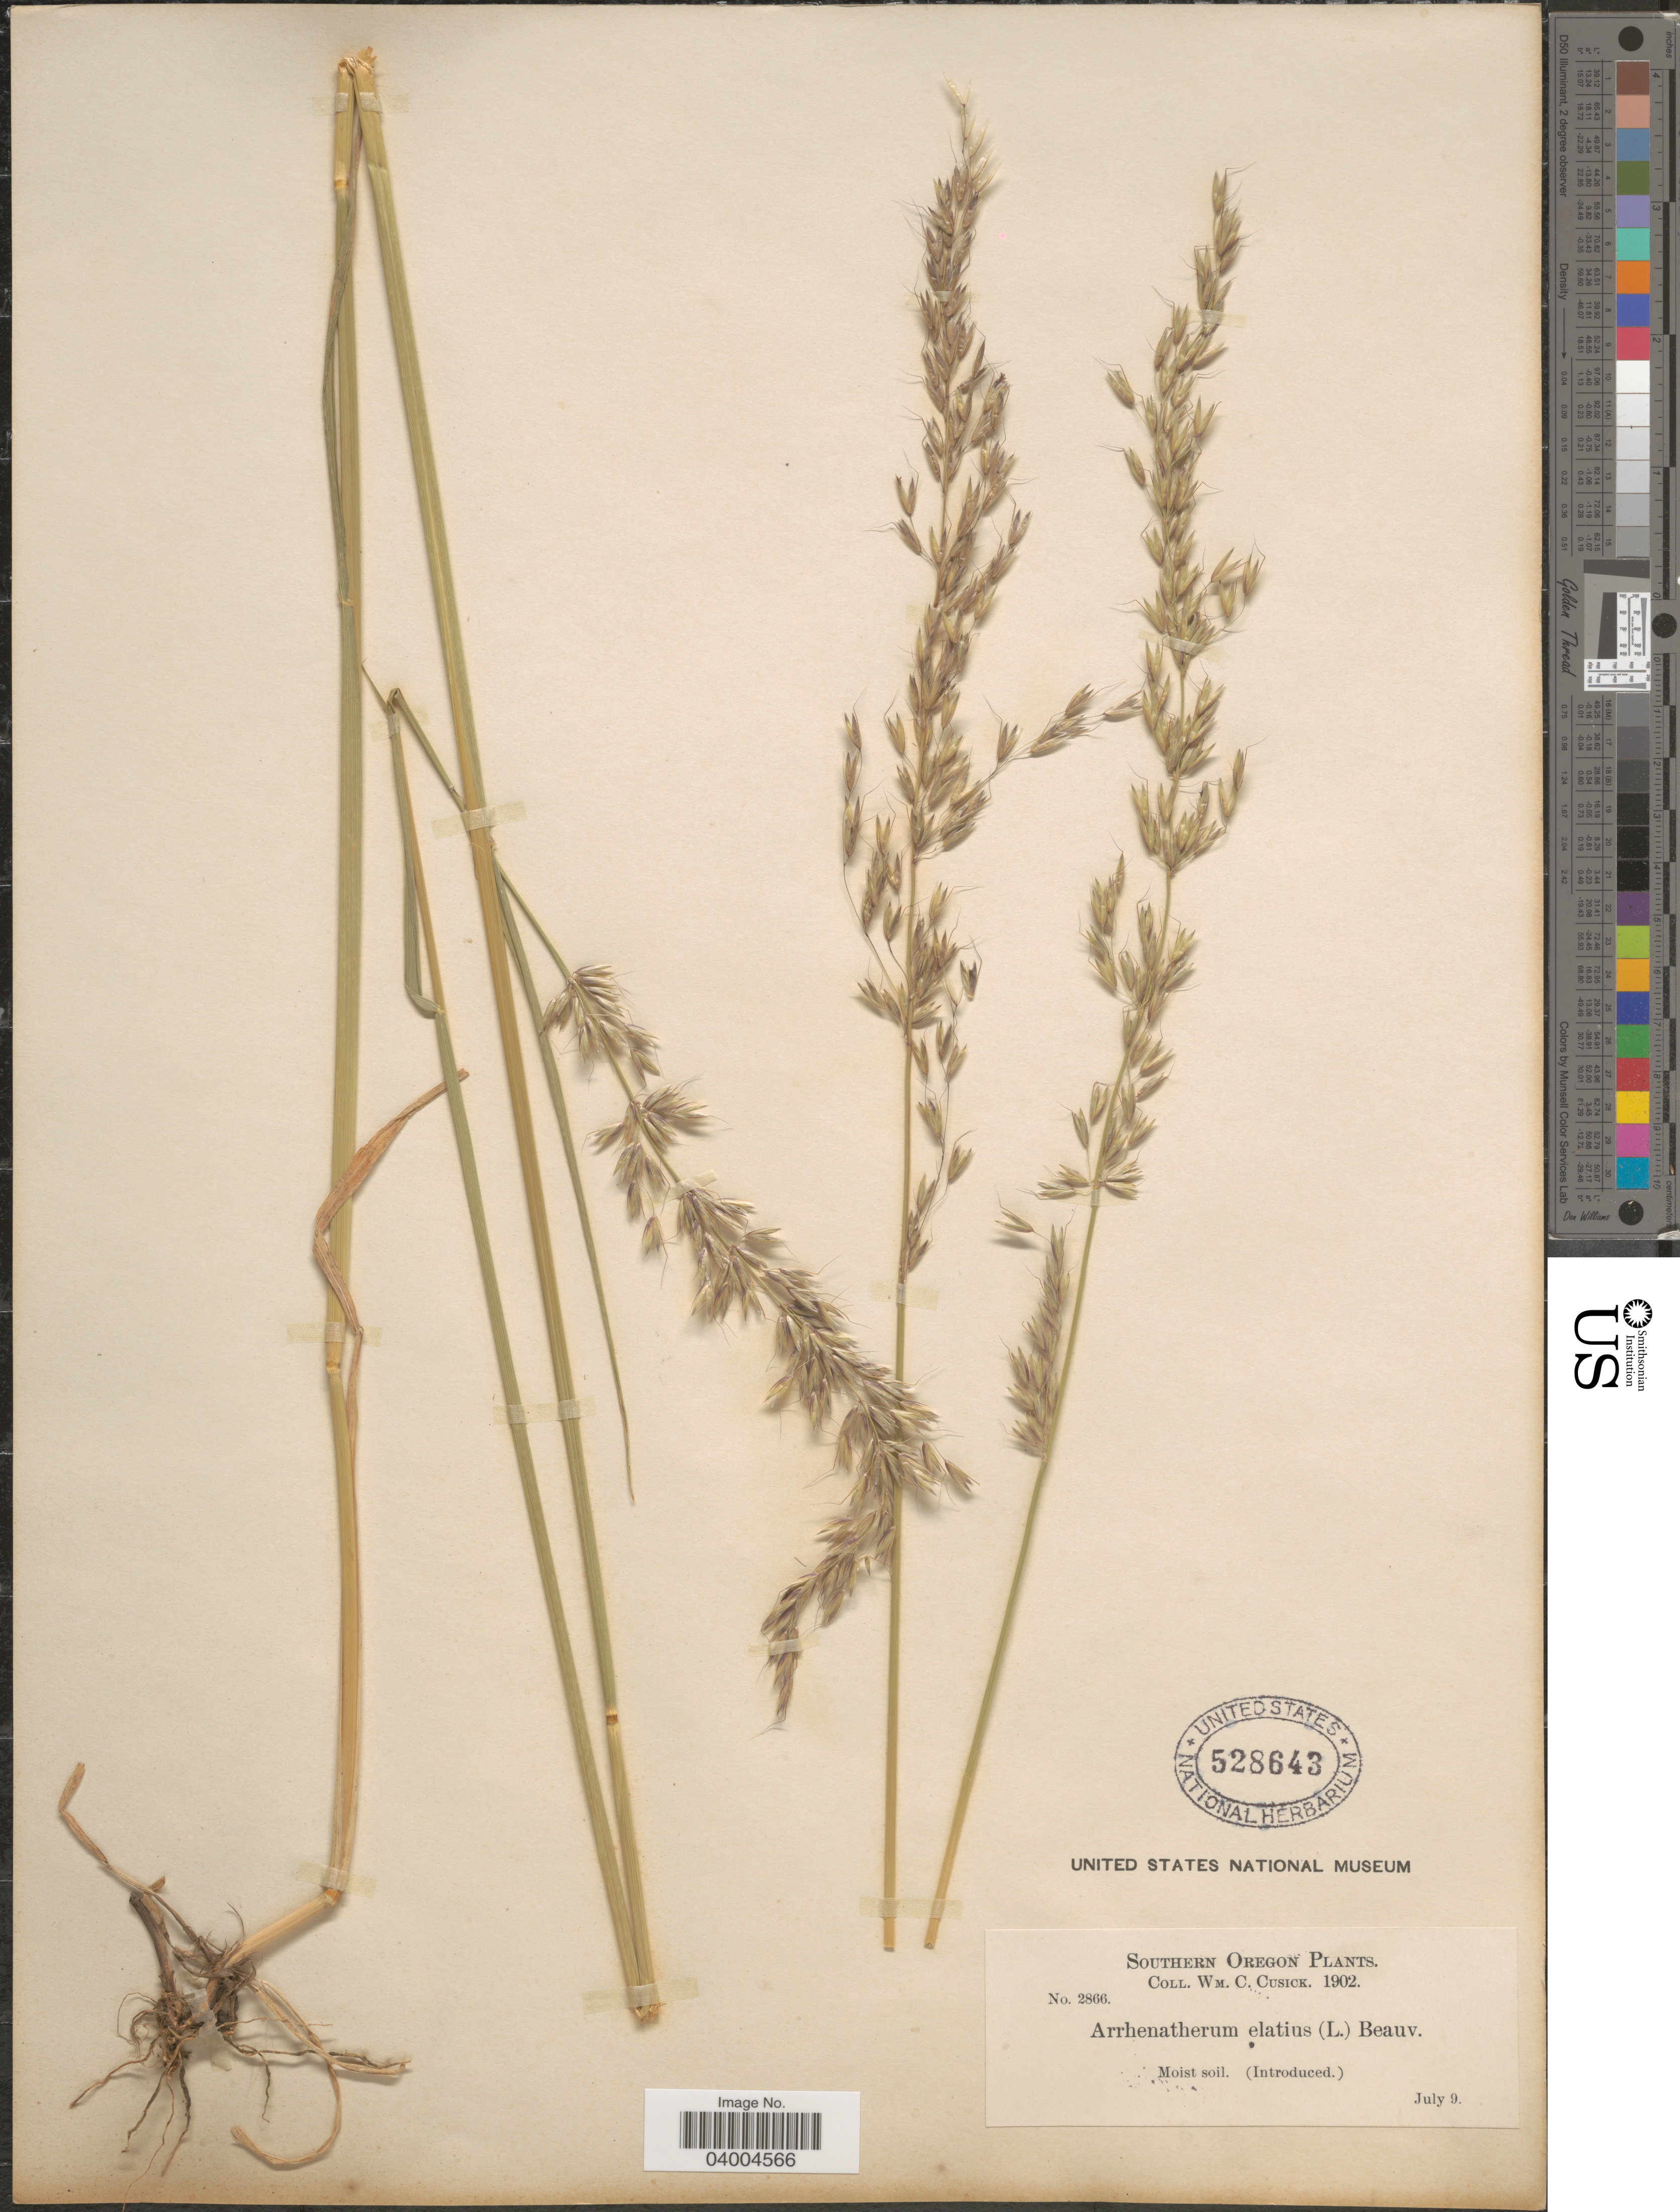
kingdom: Plantae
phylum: Tracheophyta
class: Liliopsida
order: Poales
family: Poaceae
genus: Arrhenatherum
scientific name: Arrhenatherum elatius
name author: (L.) J. Presl & C. Presl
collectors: W. C. Cusick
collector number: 2866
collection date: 1902-07-09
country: United States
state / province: Oregon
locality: Southern Oregon.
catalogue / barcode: US 528643